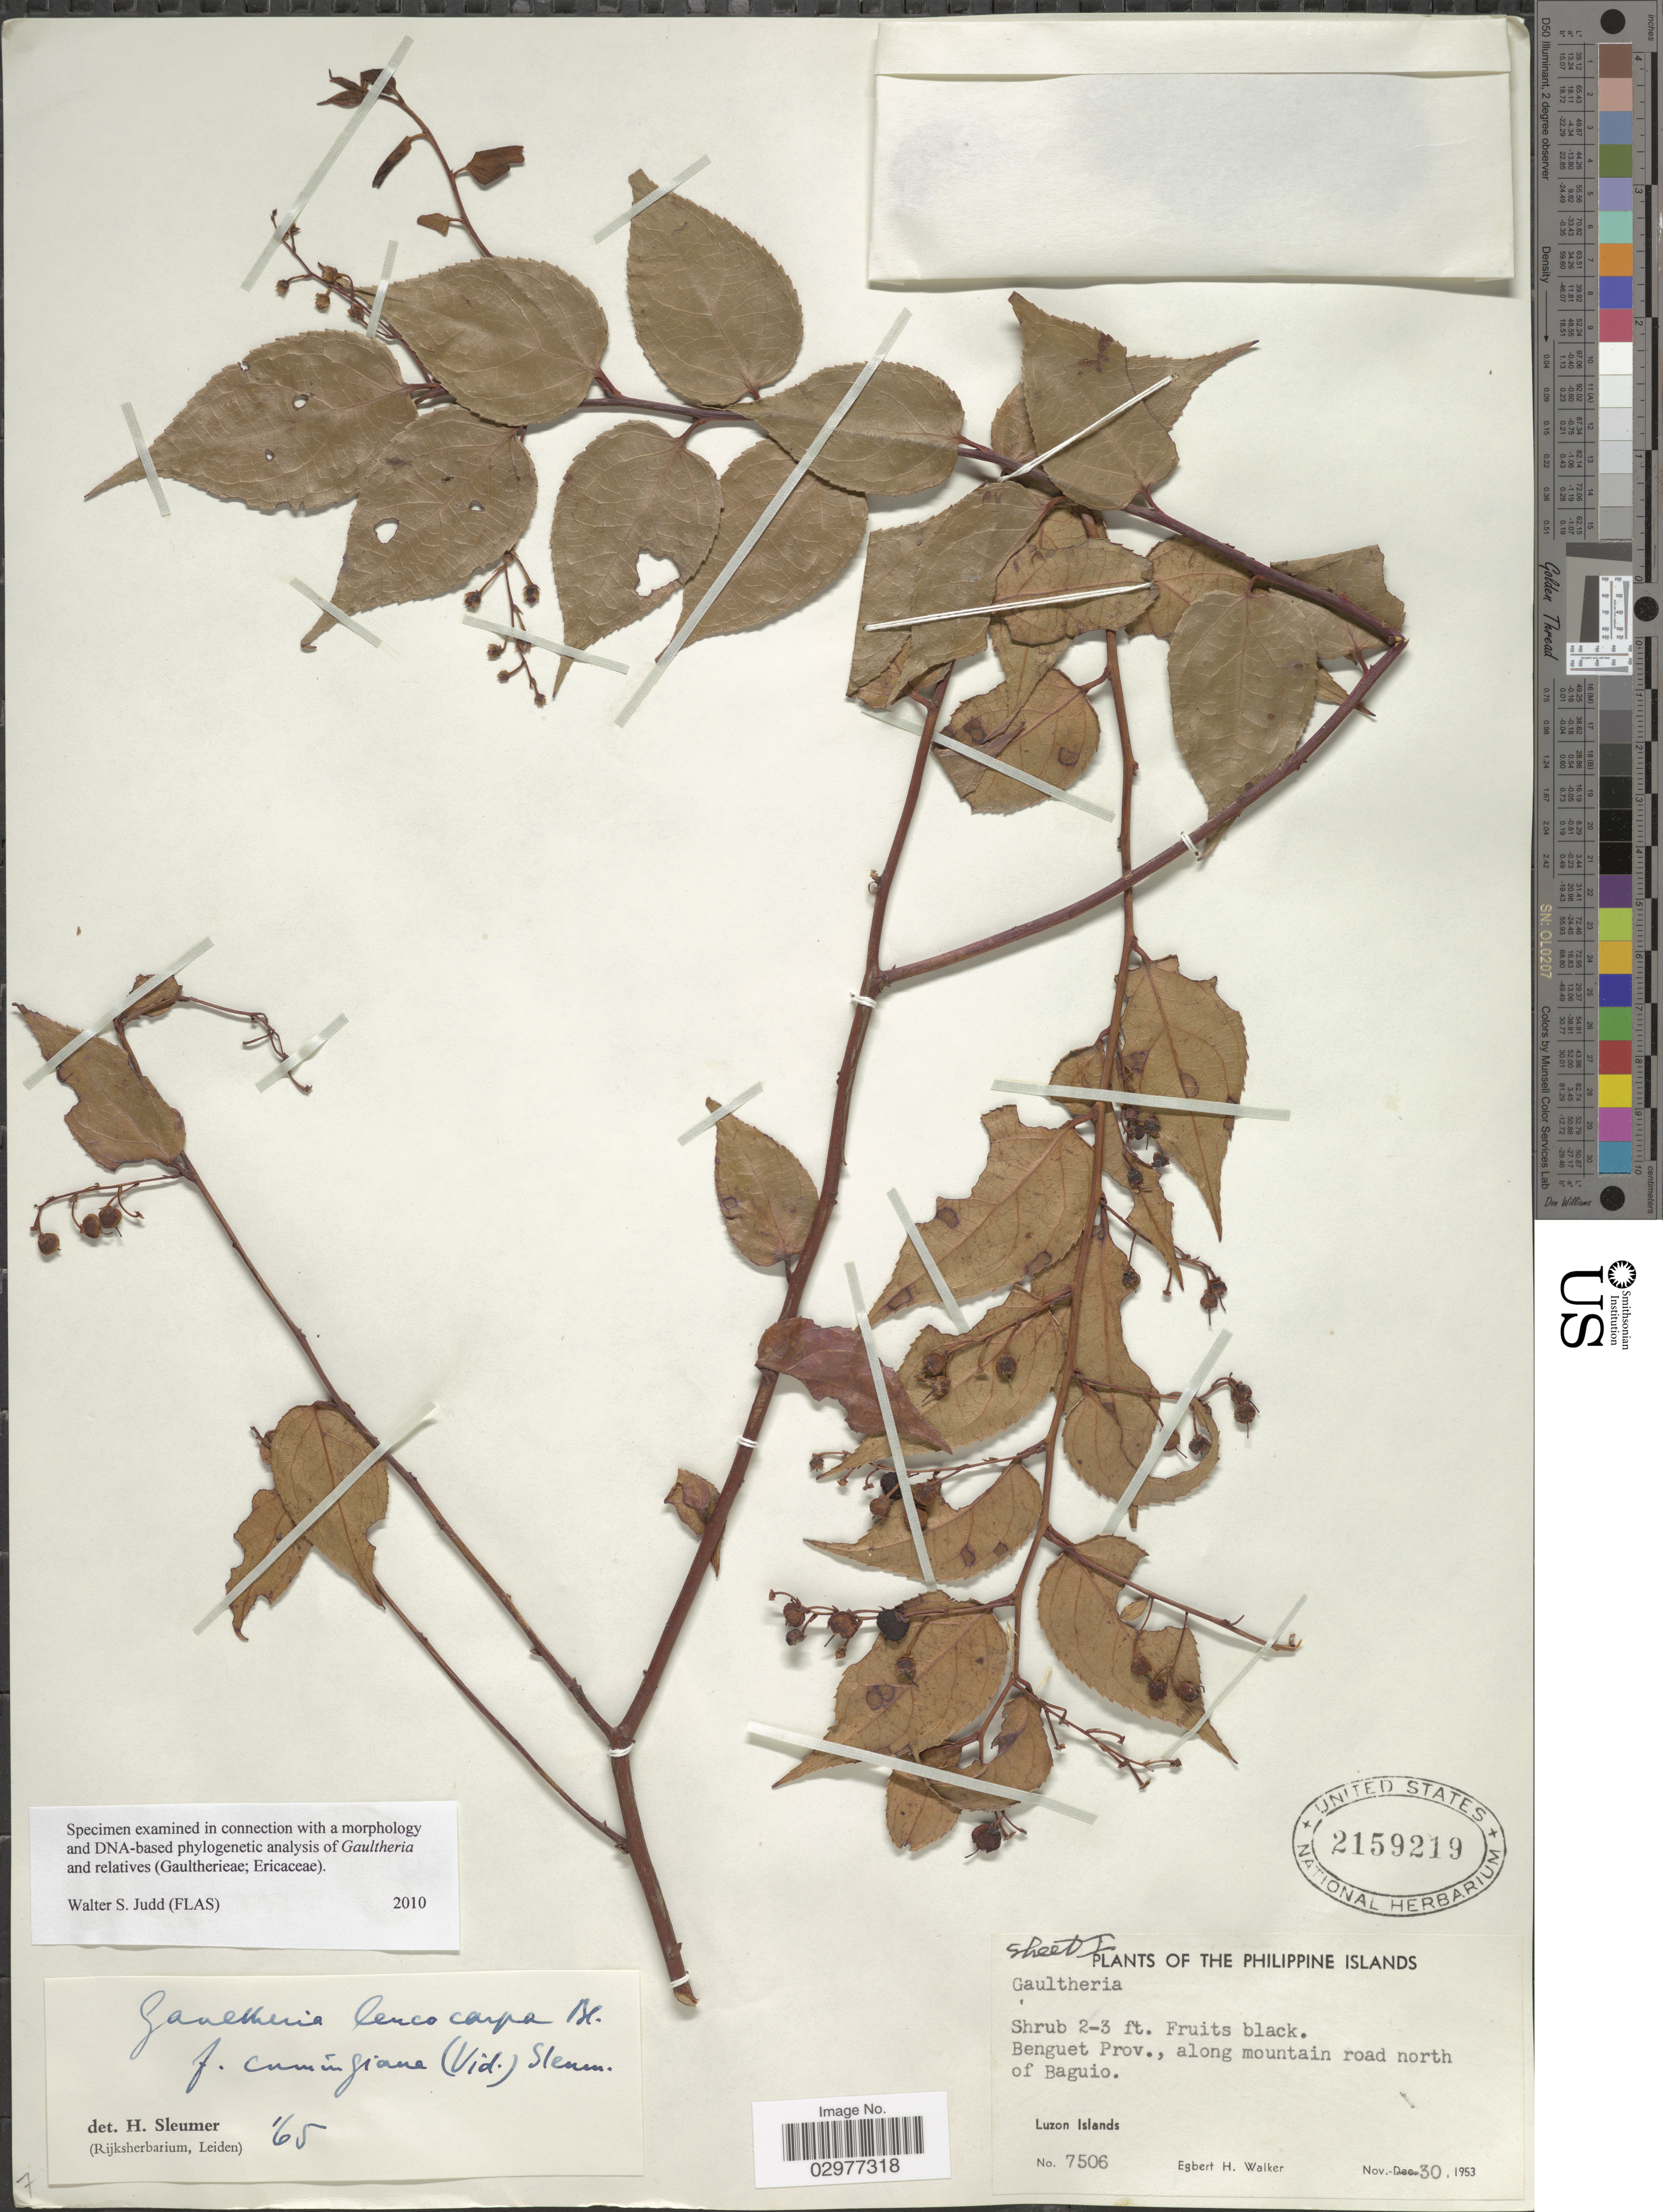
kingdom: Plantae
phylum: Tracheophyta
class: Magnoliopsida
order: Ericales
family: Ericaceae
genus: Gaultheria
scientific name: Gaultheria leucocarpa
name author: Blume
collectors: E. H. Walker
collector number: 7506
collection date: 1953-11-30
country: Philippines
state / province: Cordillera (Administrative Region)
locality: Philippine Islands. Benguet Prov., along mountain road north of Baguio. Luzon Islands.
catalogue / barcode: US 2159219